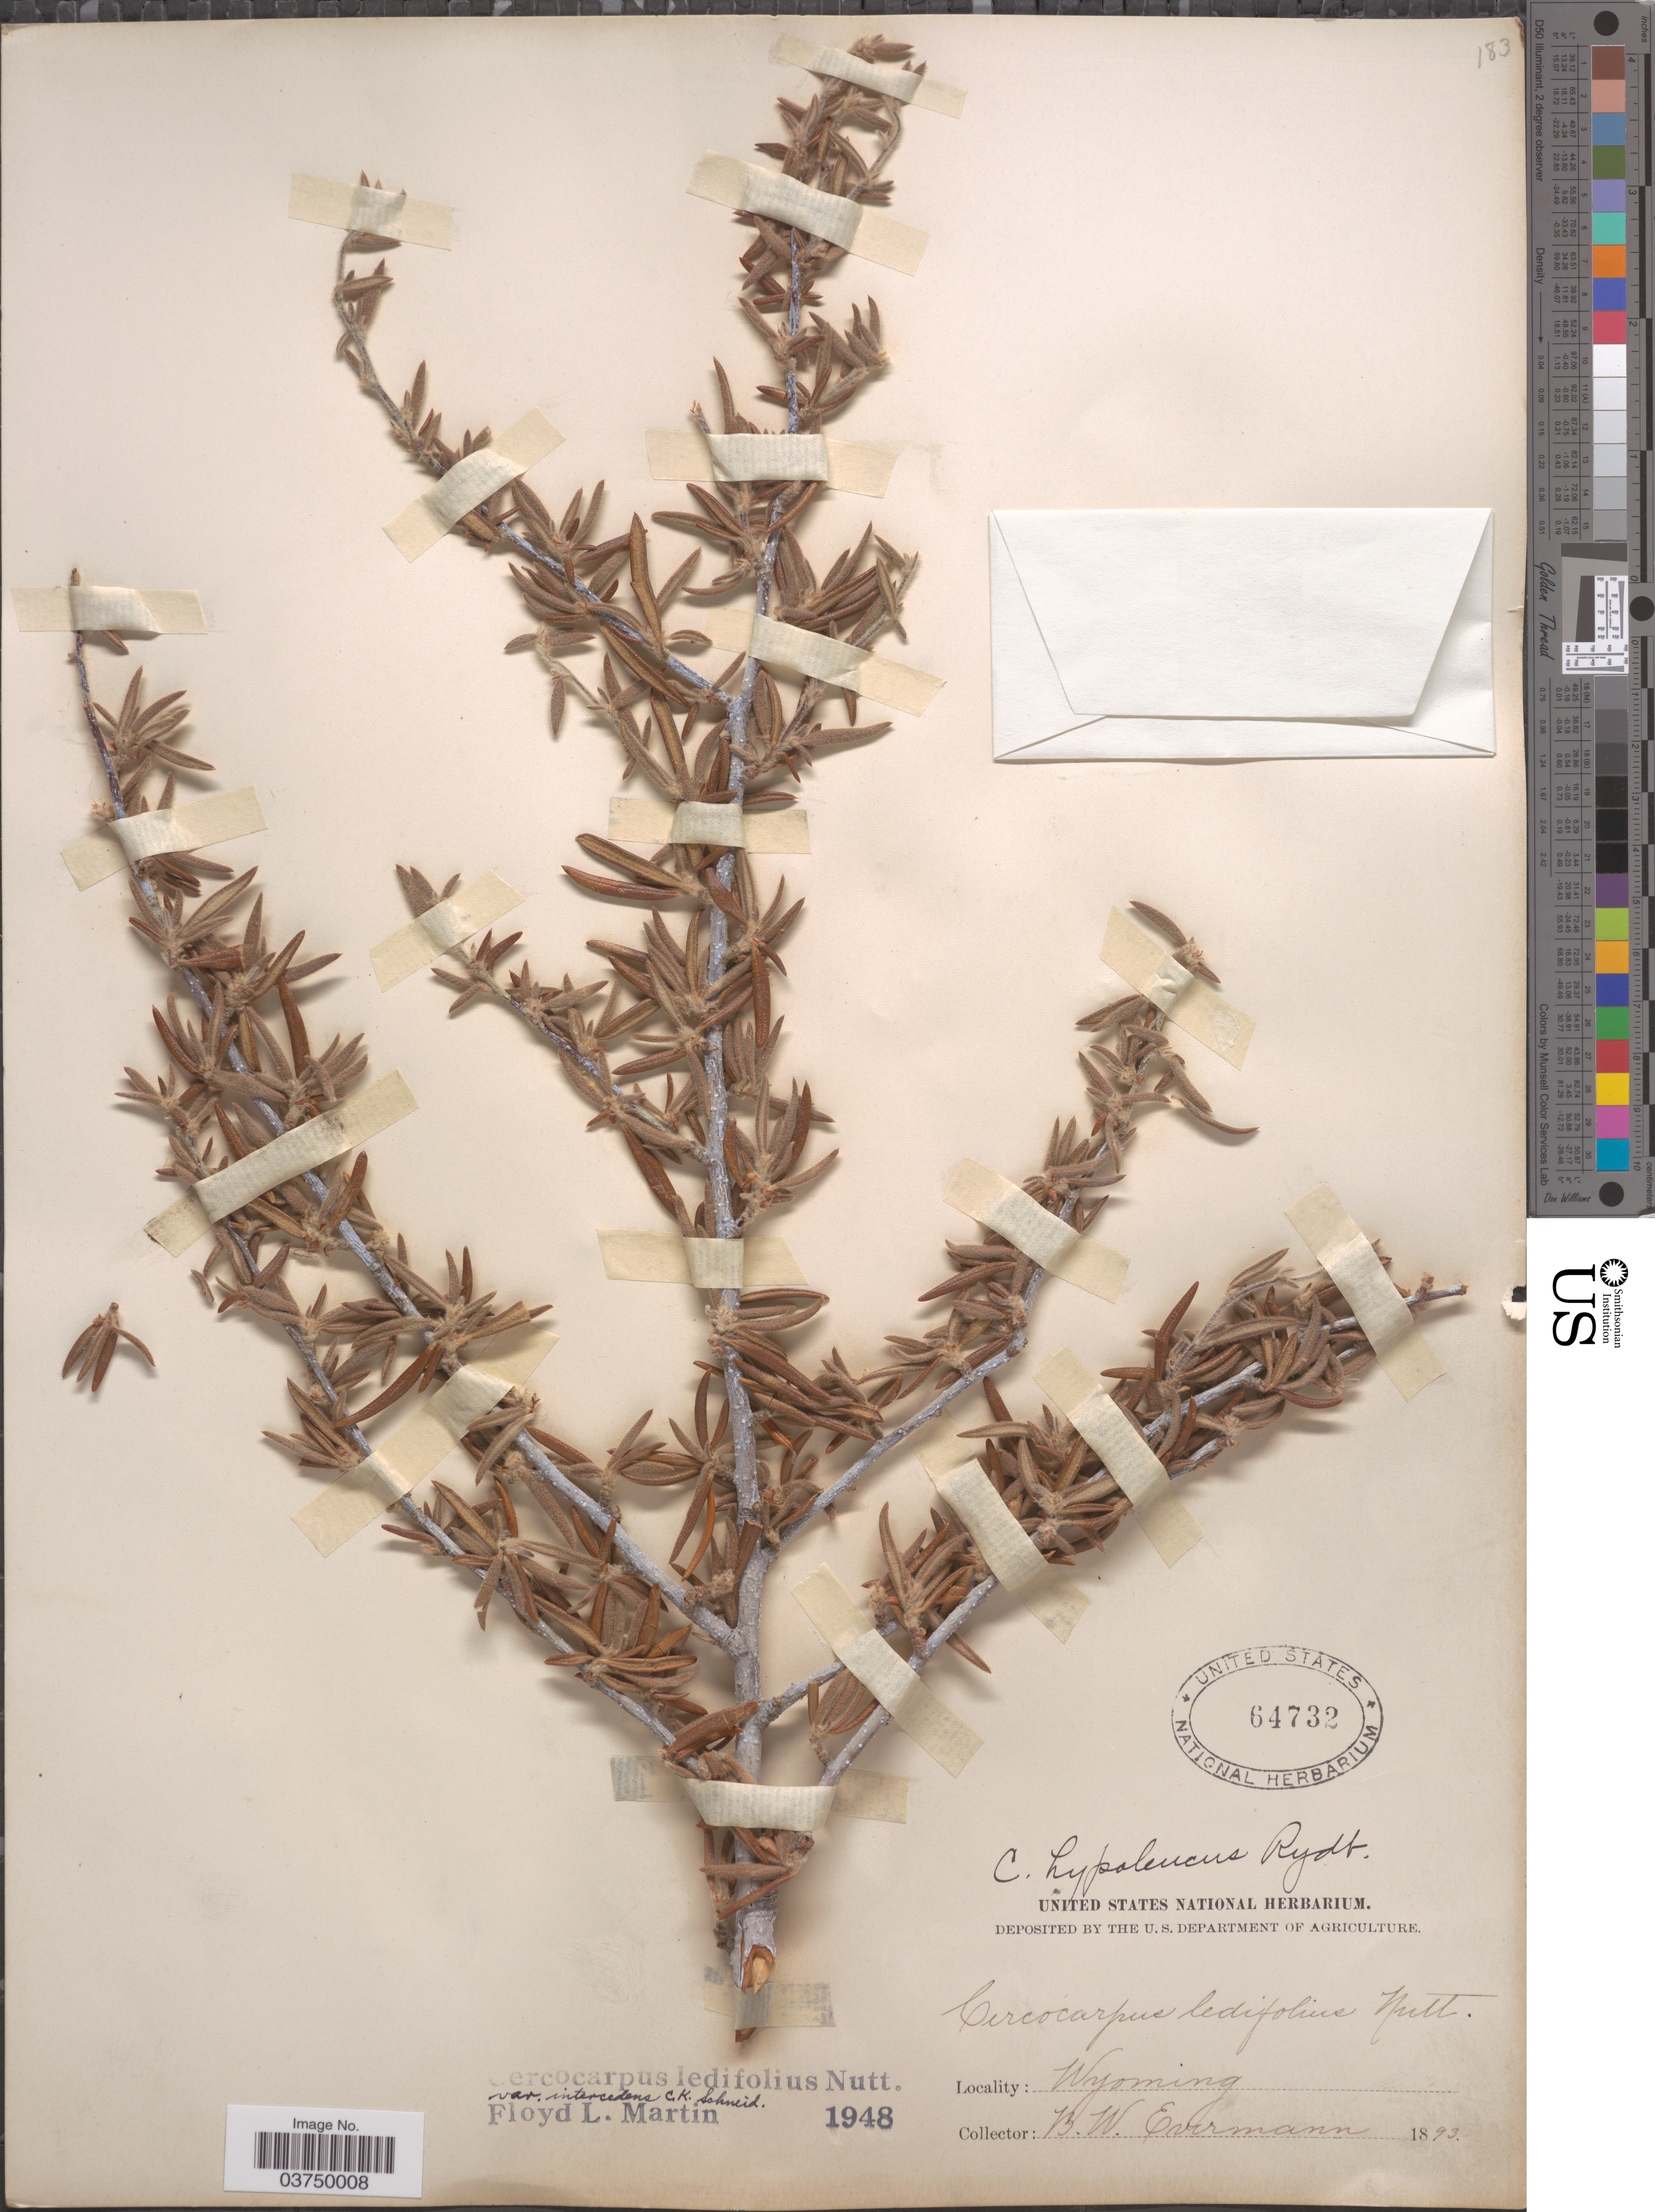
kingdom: Plantae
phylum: Tracheophyta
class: Magnoliopsida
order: Rosales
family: Rosaceae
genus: Cercocarpus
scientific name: Cercocarpus ledifolius var. intercedens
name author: C.K. Schneid.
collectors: B. W. Evermann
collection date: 1893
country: United States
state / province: Wyoming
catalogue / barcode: US 64732